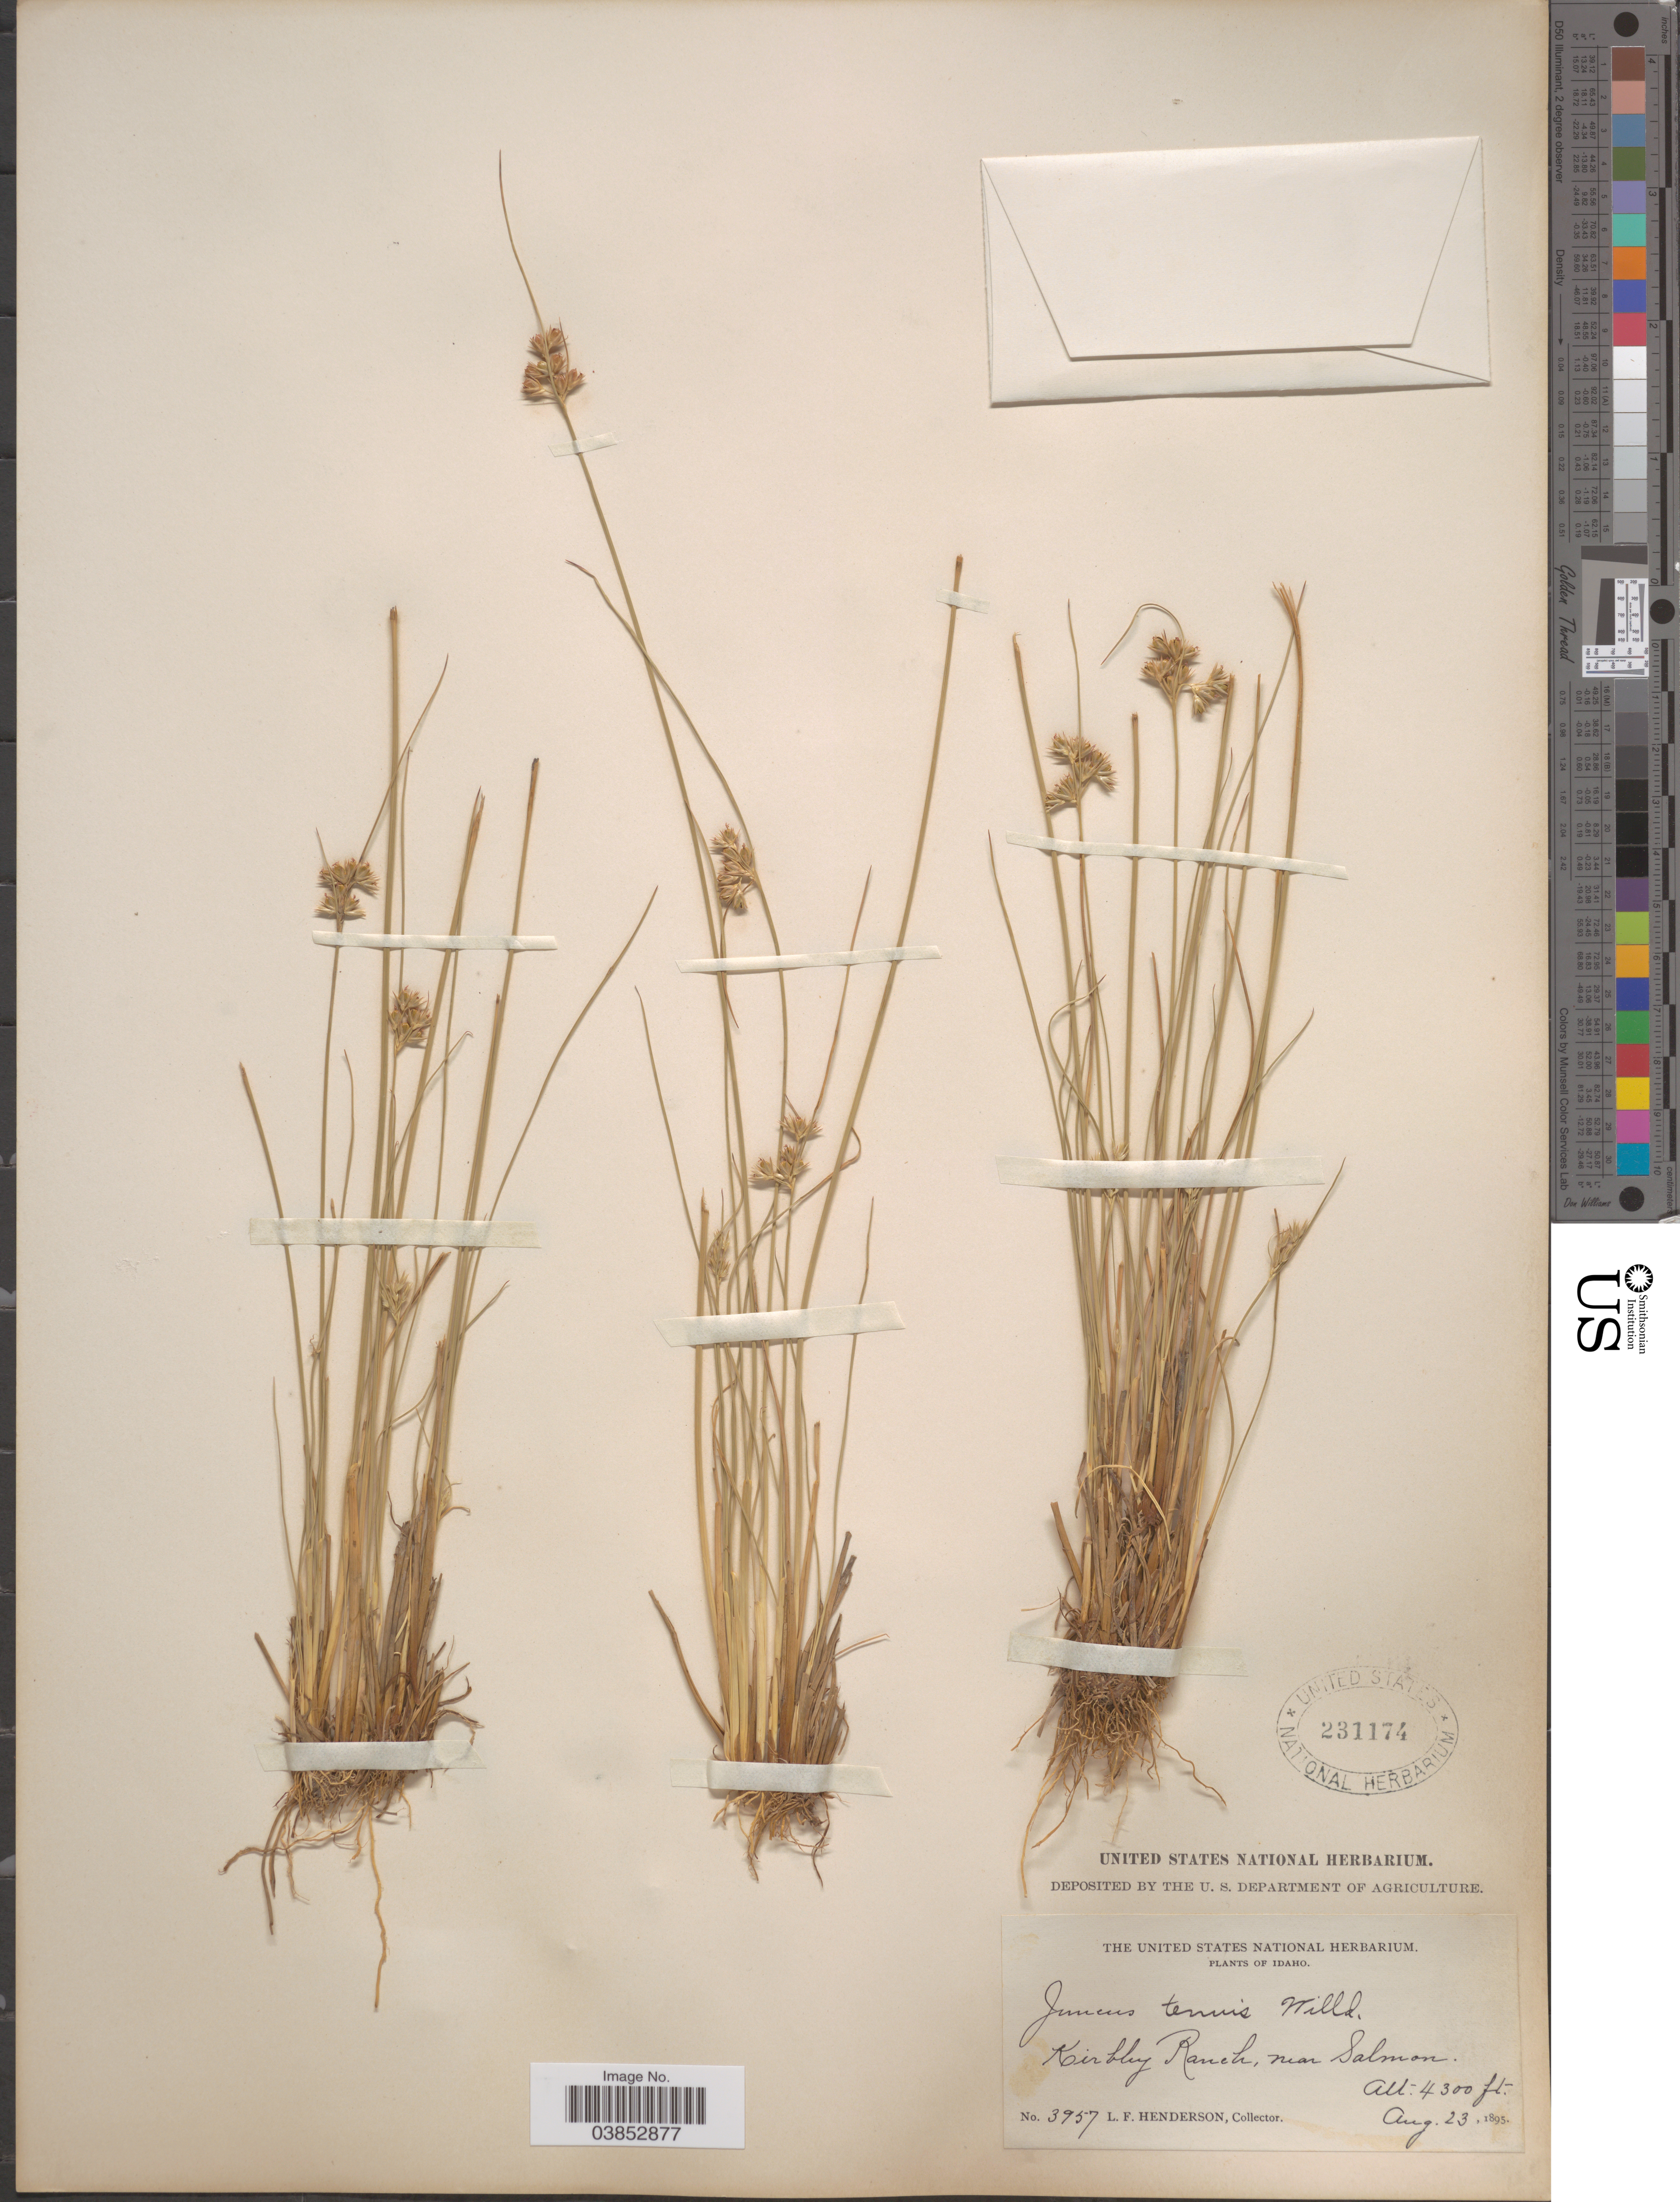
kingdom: Plantae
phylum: Tracheophyta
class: Liliopsida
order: Poales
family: Juncaceae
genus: Juncus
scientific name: Juncus dudleyi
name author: Wiegand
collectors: L. Henderson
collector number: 3957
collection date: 1895-08-23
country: United States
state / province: Idaho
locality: Kirtley Ranch, near Salmon.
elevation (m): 1311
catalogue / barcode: US 231174